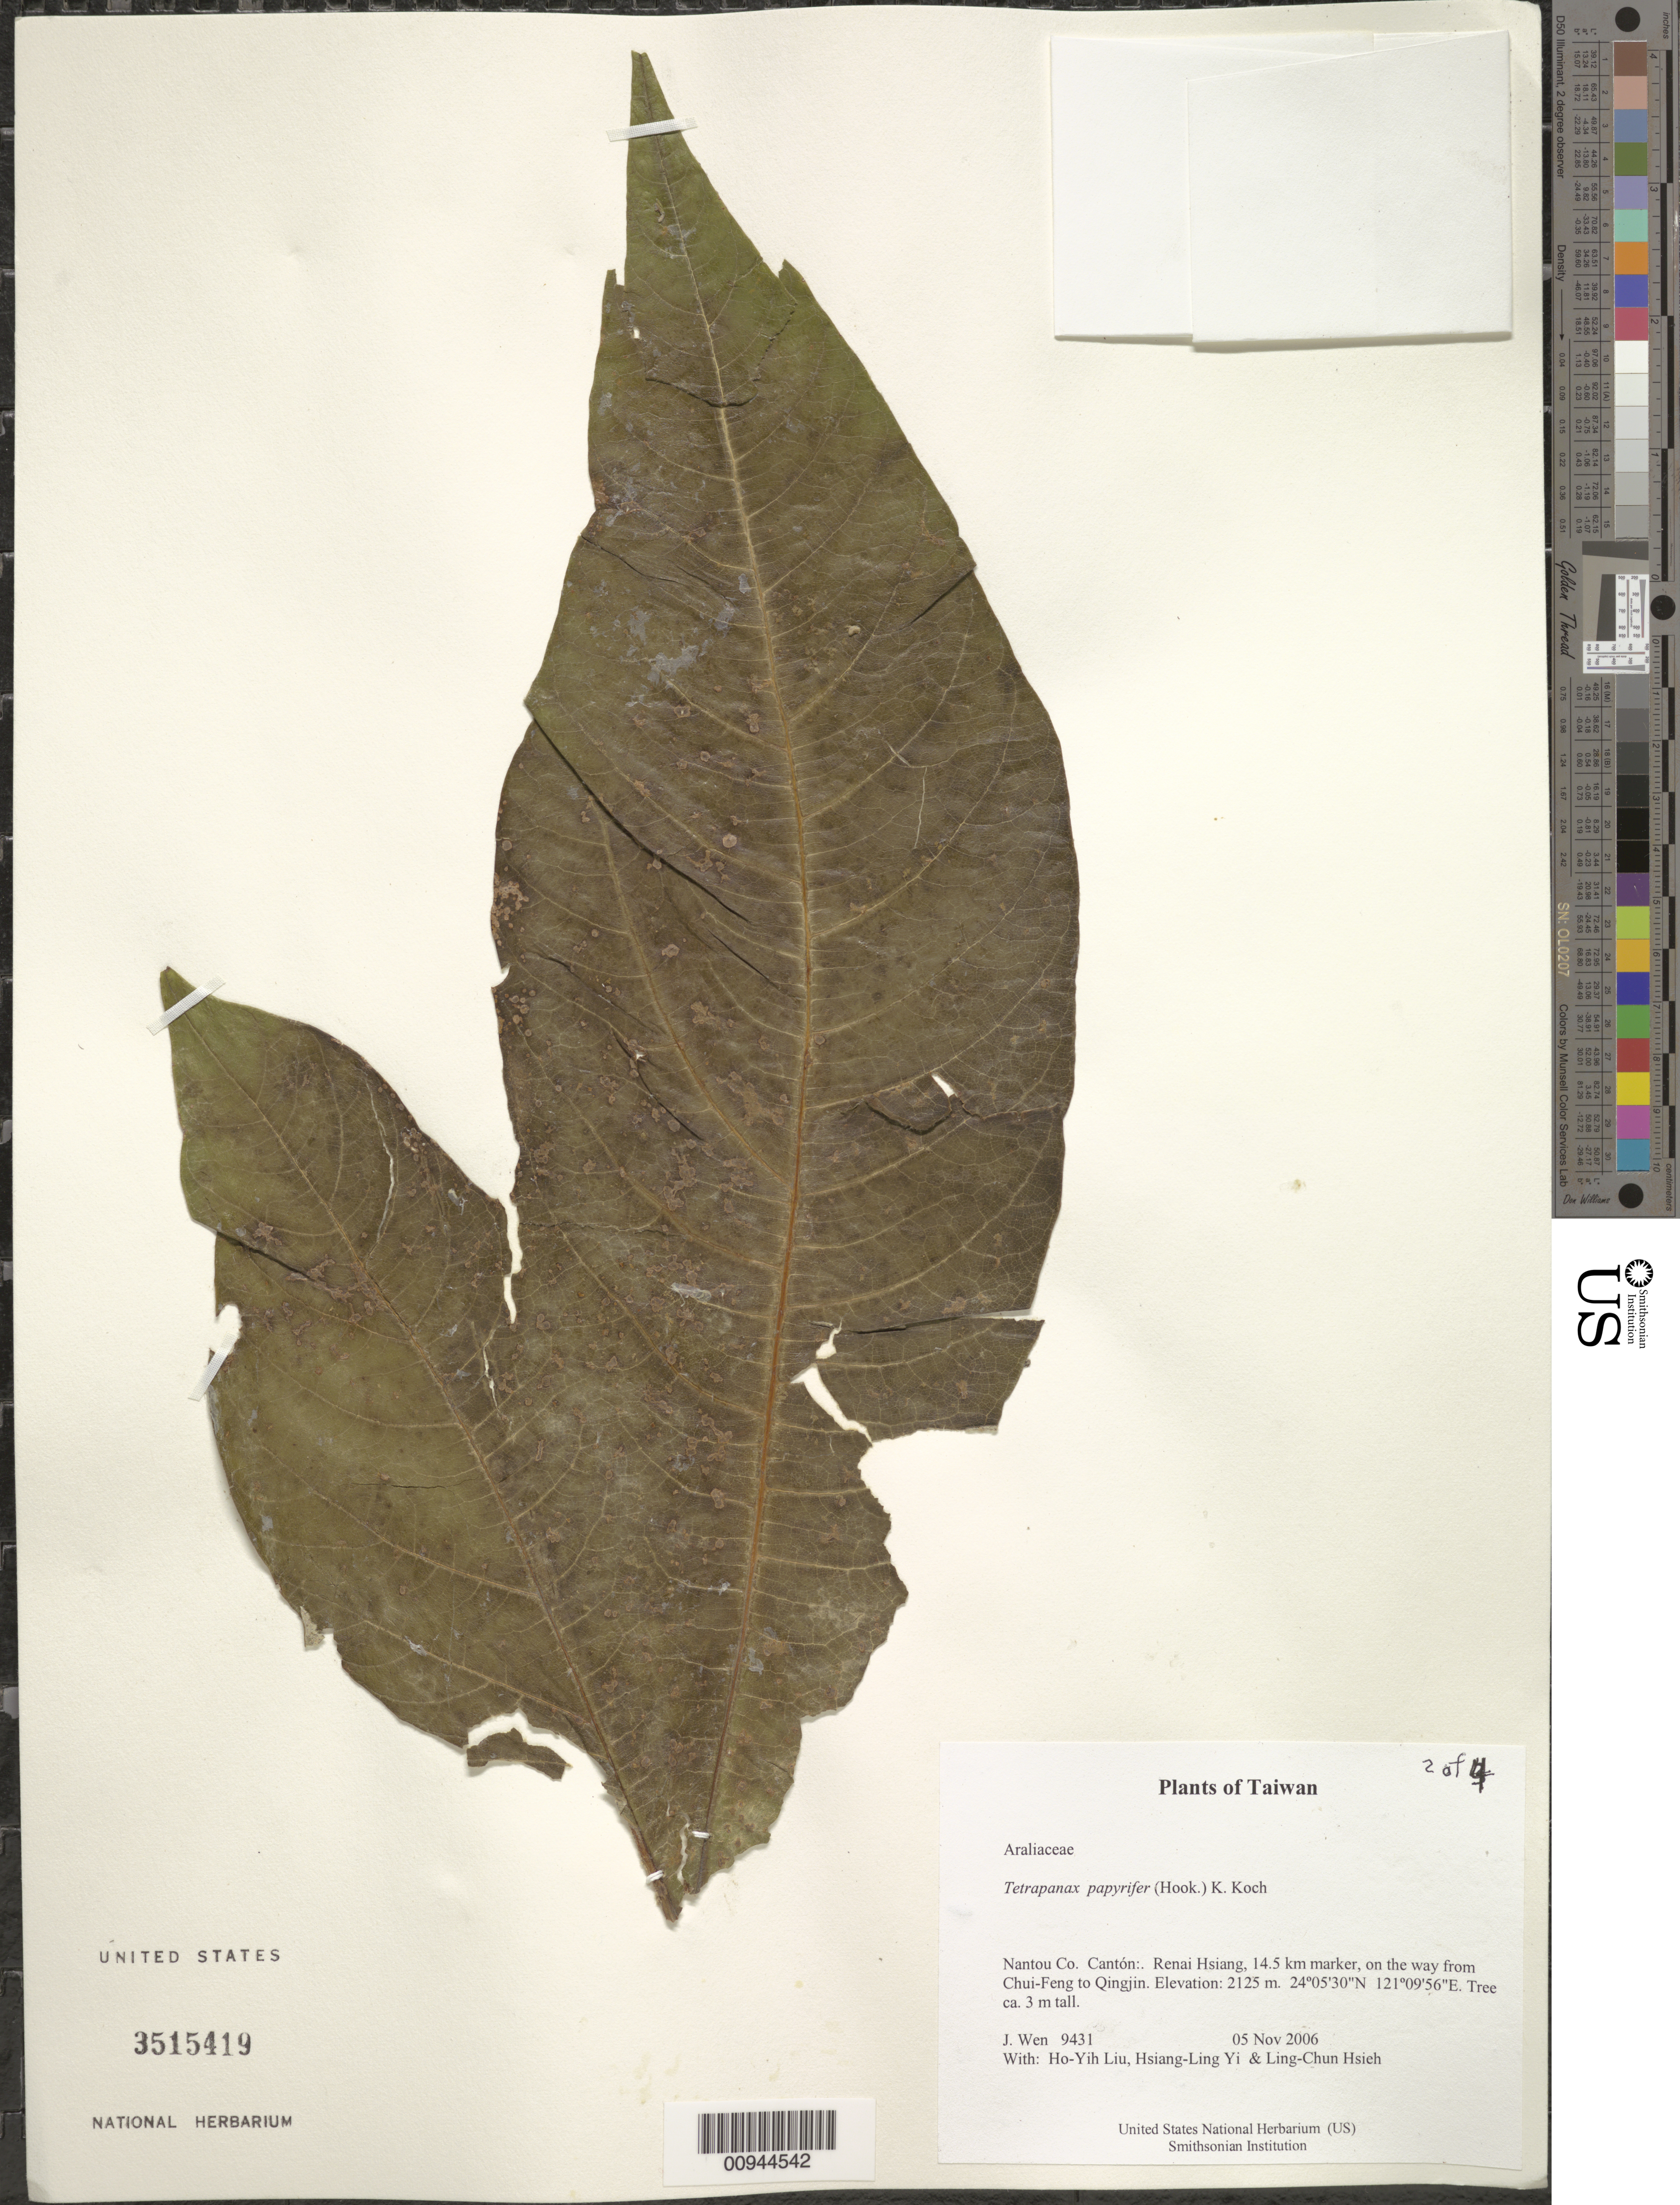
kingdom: Plantae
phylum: Tracheophyta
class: Magnoliopsida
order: Apiales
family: Araliaceae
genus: Tetrapanax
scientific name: Tetrapanax papyrifer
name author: (Hook.) K. Koch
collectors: J. Wen, H. Liu, H. l. Yi & L. Hsieh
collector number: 9431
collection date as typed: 05 Nov 2006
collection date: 2006-11-05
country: Taiwan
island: Taiwan [Formosa]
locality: Renai Hsiang, 14.5 km marker, on the way from Chui-Feng to Qingjin.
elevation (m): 2125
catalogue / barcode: US 3515419